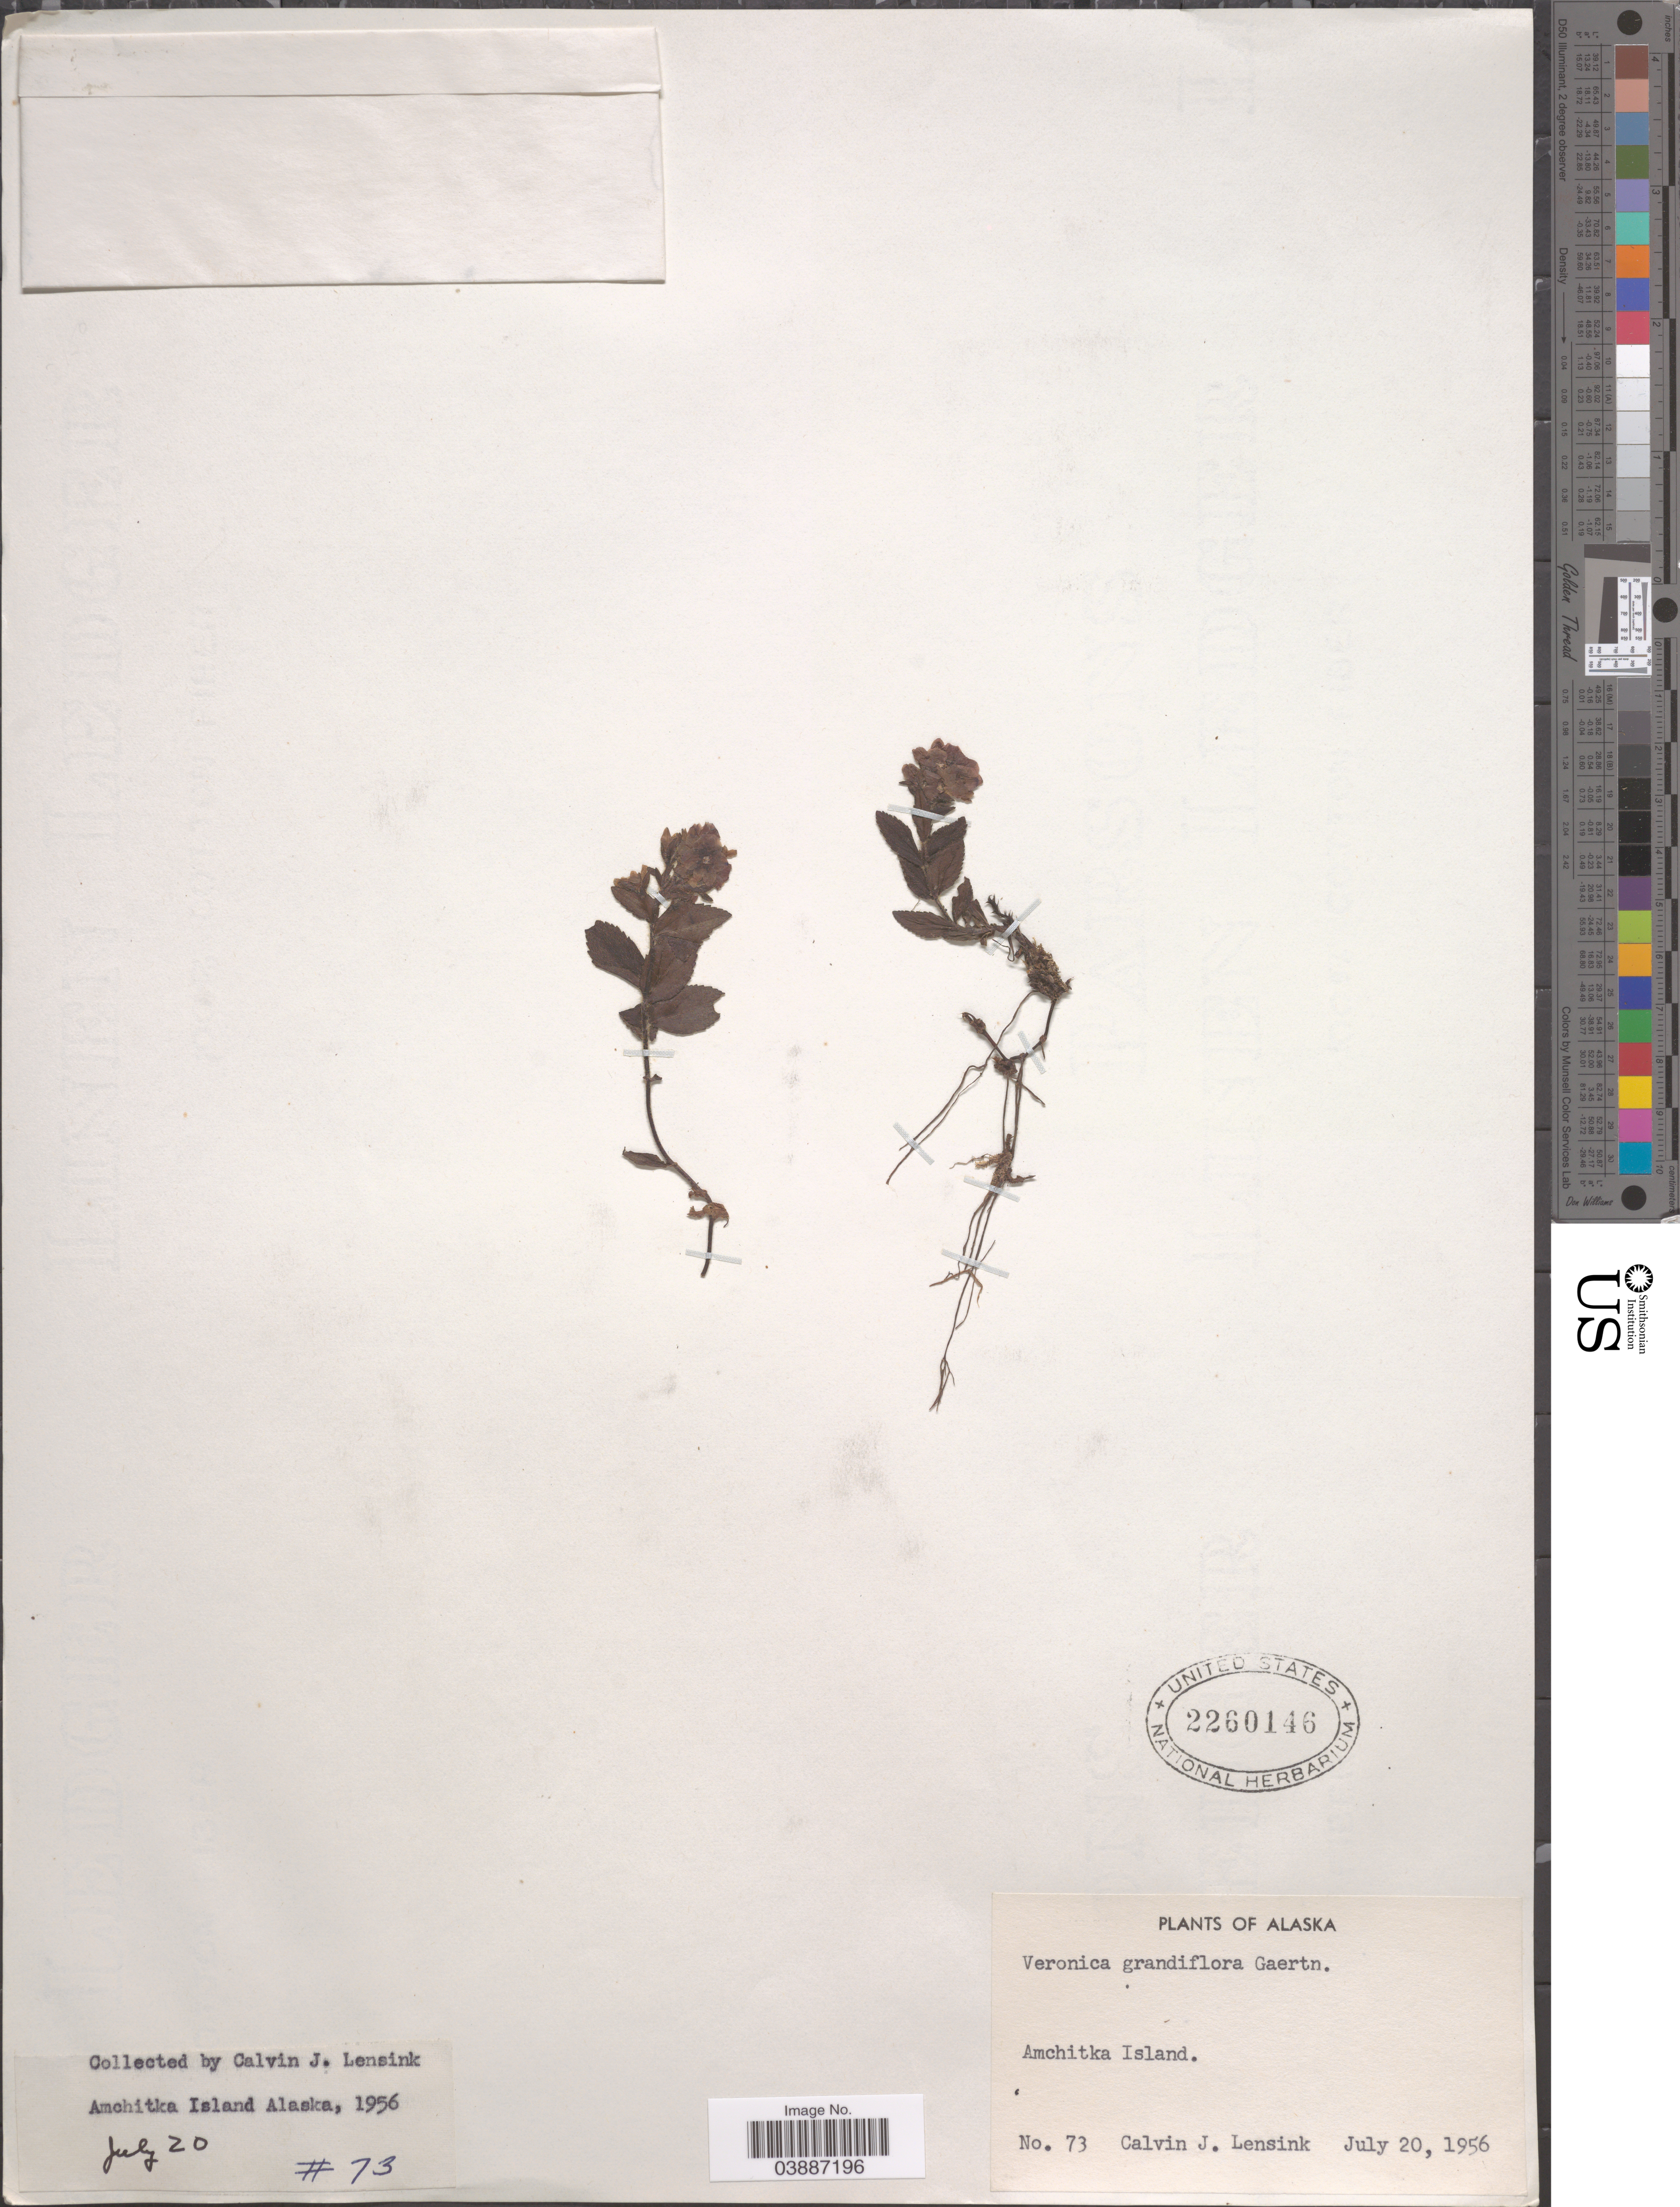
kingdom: Plantae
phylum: Tracheophyta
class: Magnoliopsida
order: Lamiales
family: Plantaginaceae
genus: Veronica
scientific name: Veronica grandiflora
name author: Gaertn.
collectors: C. Lensink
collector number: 73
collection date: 1956-07-20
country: United States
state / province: Alaska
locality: Amchitka Island.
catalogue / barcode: US 2260146